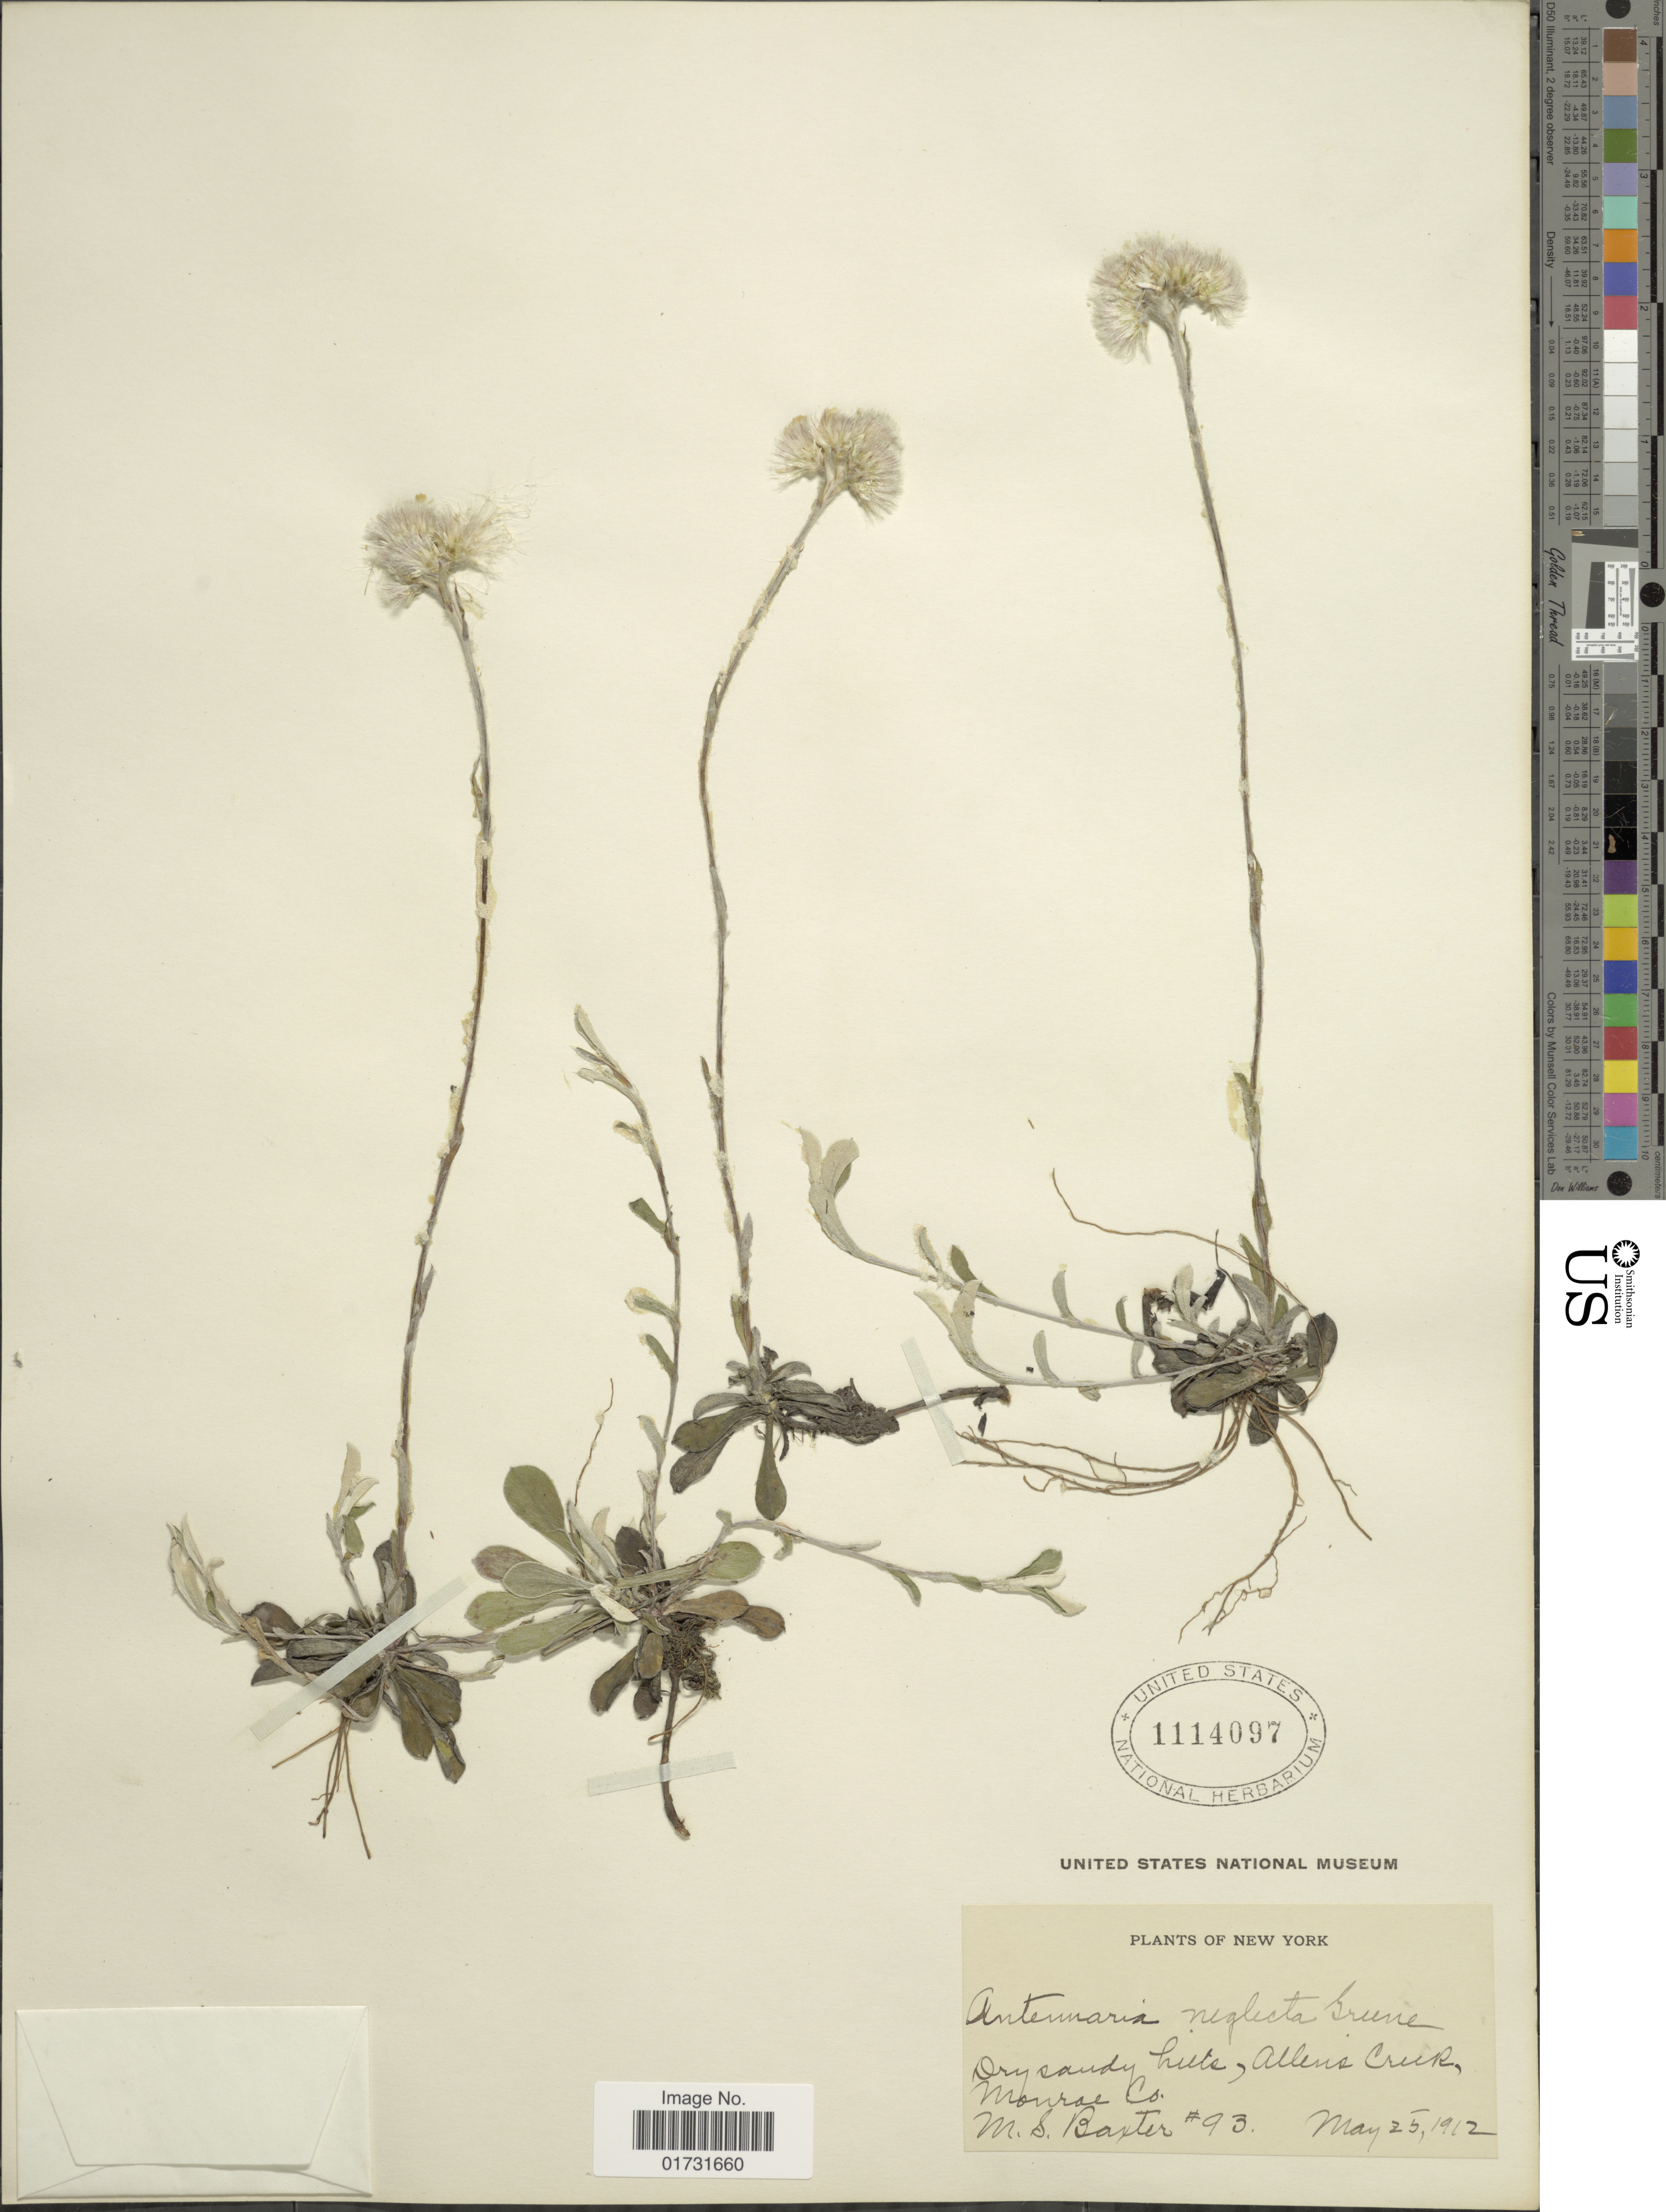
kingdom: Plantae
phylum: Tracheophyta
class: Magnoliopsida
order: Asterales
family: Asteraceae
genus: Antennaria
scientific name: Antennaria neglecta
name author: Greene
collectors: M. Baxter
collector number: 93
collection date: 1912-05-25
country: United States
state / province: New York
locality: Allens Creek, Monroe Co.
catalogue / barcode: US 1114097